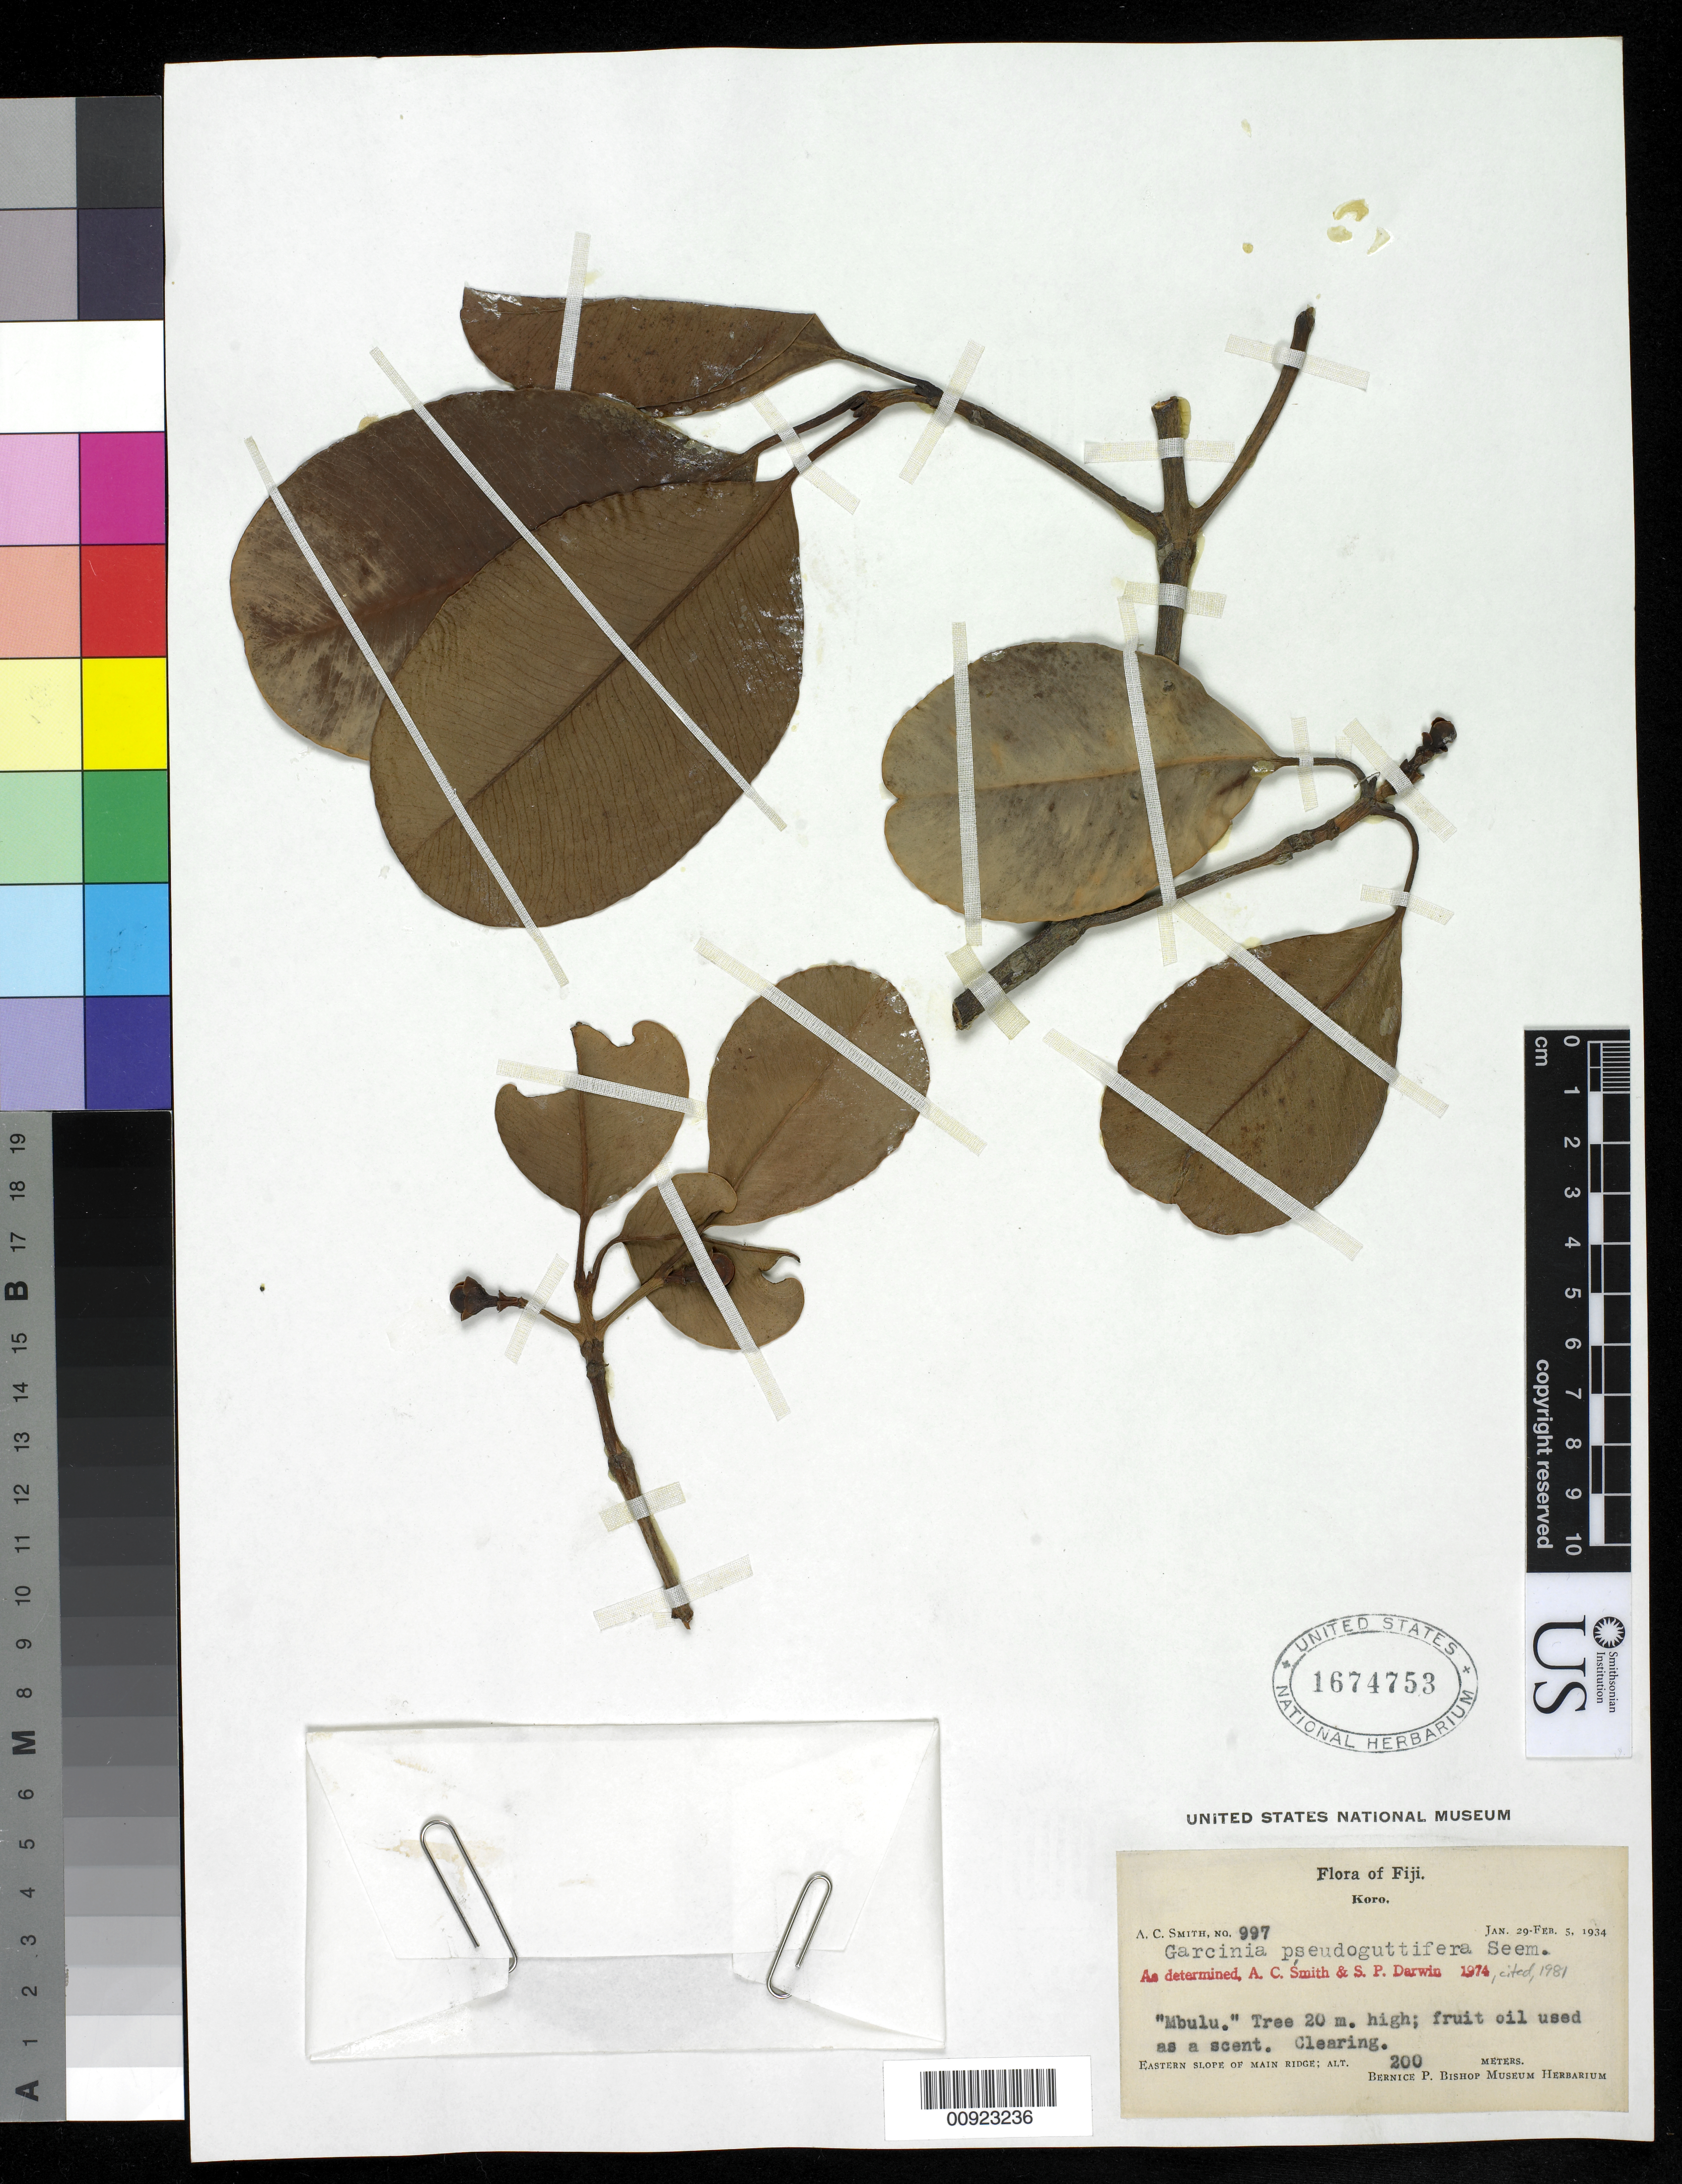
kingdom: Plantae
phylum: Tracheophyta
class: Magnoliopsida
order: Malpighiales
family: Clusiaceae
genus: Garcinia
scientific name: Garcinia pseudoguttifera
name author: Seem.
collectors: C. A. Smith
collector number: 997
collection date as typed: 29 Jan 1934 to 05 Feb 1934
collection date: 1934-01-29/1934-02-05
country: Fiji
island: Koro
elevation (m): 200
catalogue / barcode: US 1674753